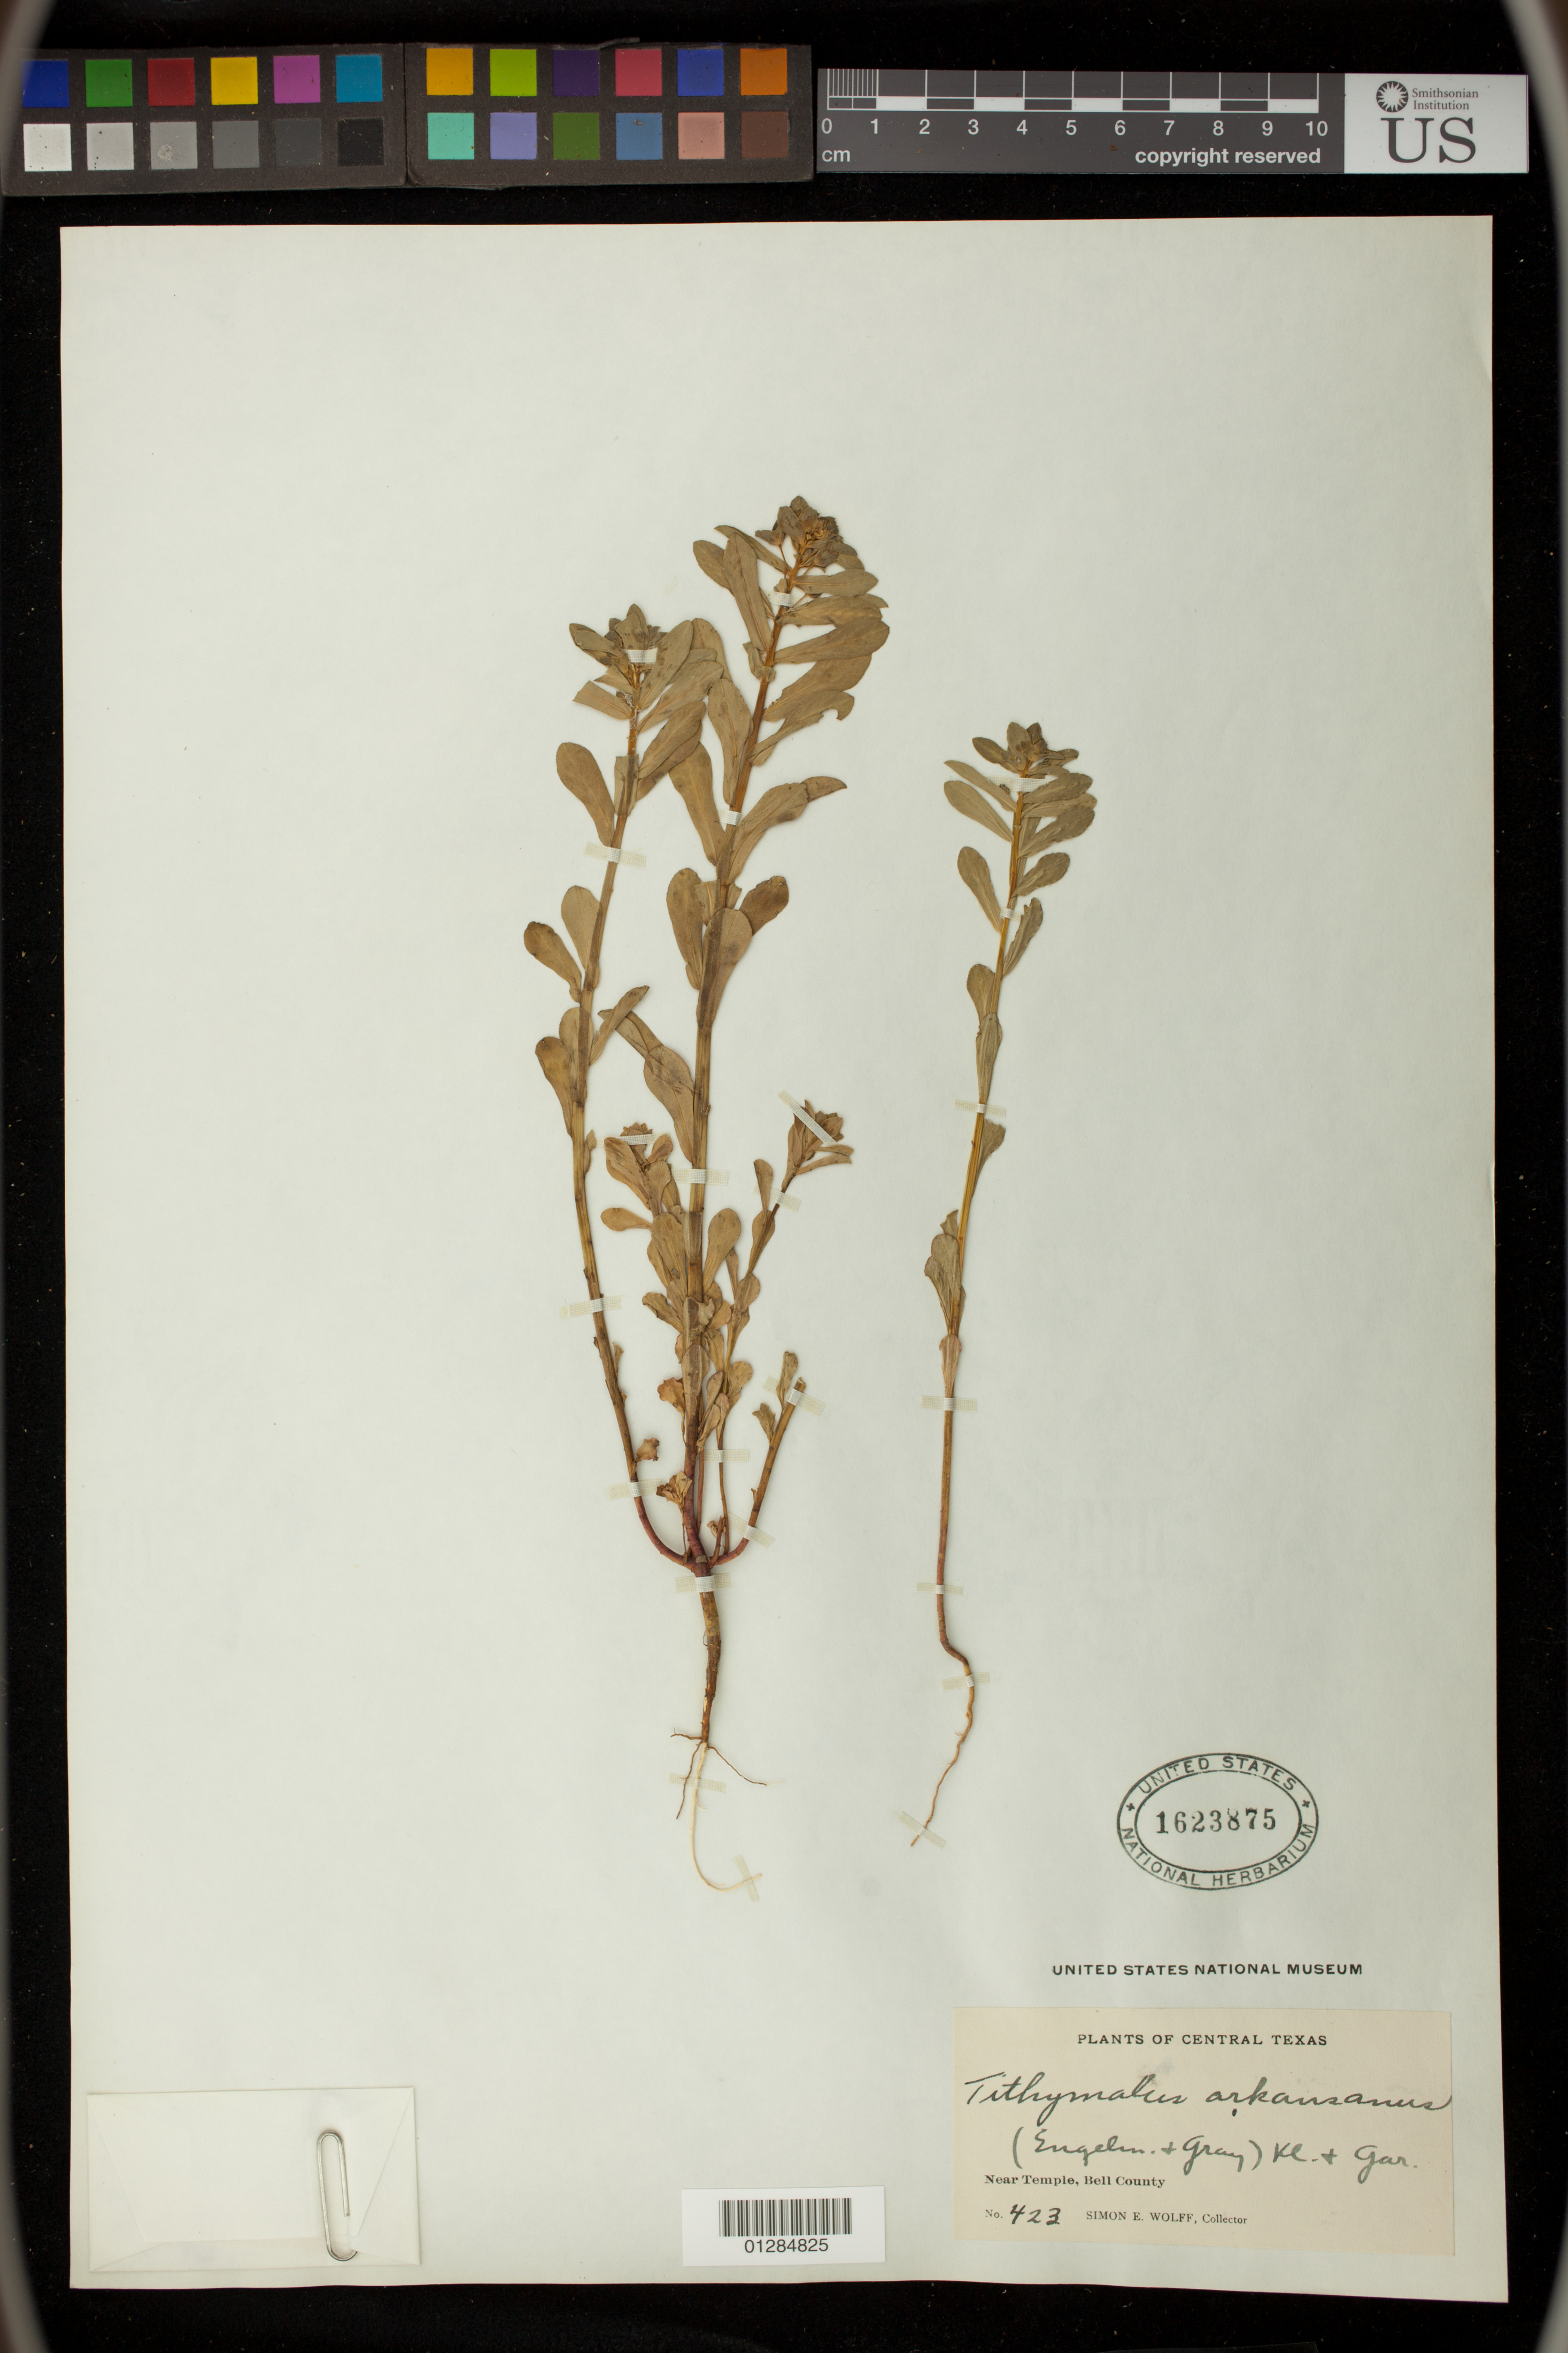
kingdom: Plantae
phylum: Tracheophyta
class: Magnoliopsida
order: Malpighiales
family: Euphorbiaceae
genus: Euphorbia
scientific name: Euphorbia spathulata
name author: Lam.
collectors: S. E. Wolff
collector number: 423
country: United States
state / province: Texas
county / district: Bell County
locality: Near Temple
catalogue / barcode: US 1623875